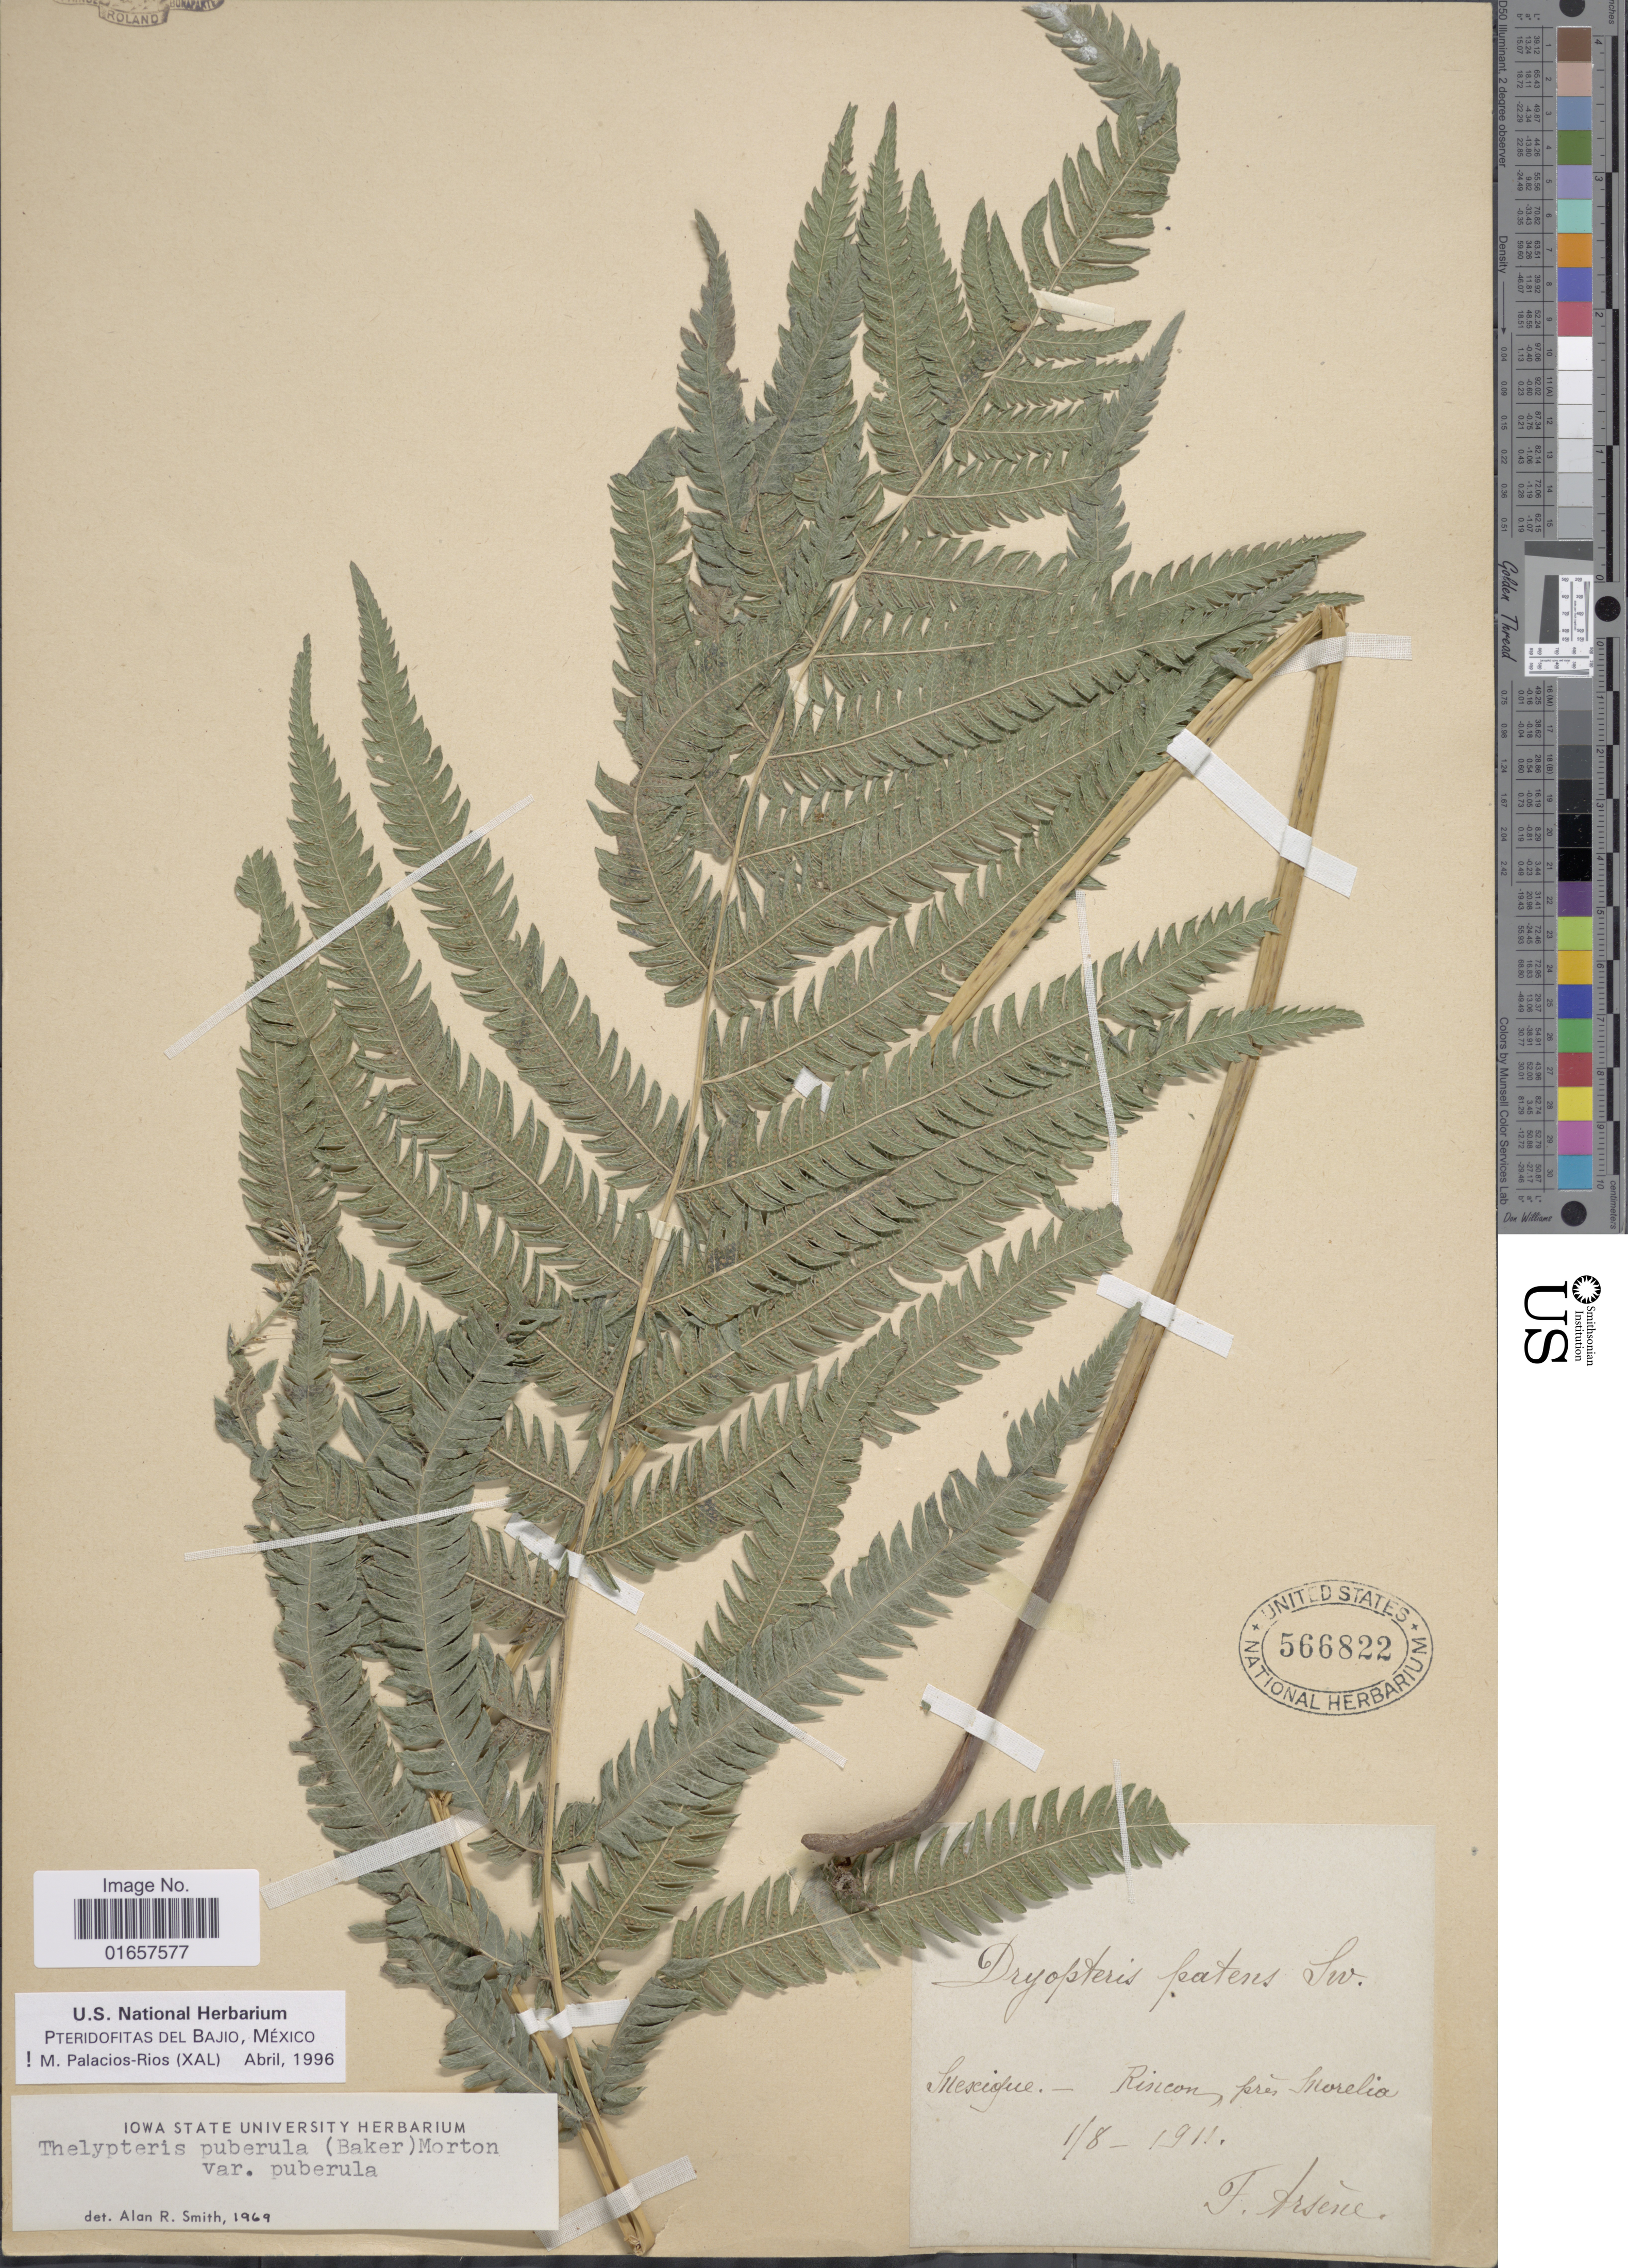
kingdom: Plantae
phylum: Tracheophyta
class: Polypodiopsida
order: Polypodiales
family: Thelypteridaceae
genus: Christella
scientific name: Christella puberula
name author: (Baker) Á. Löve & D. Löve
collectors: F. Arsène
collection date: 1911-08-01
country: Mexico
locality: Mexico, Rincón, prés Morelia.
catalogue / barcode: US 566822